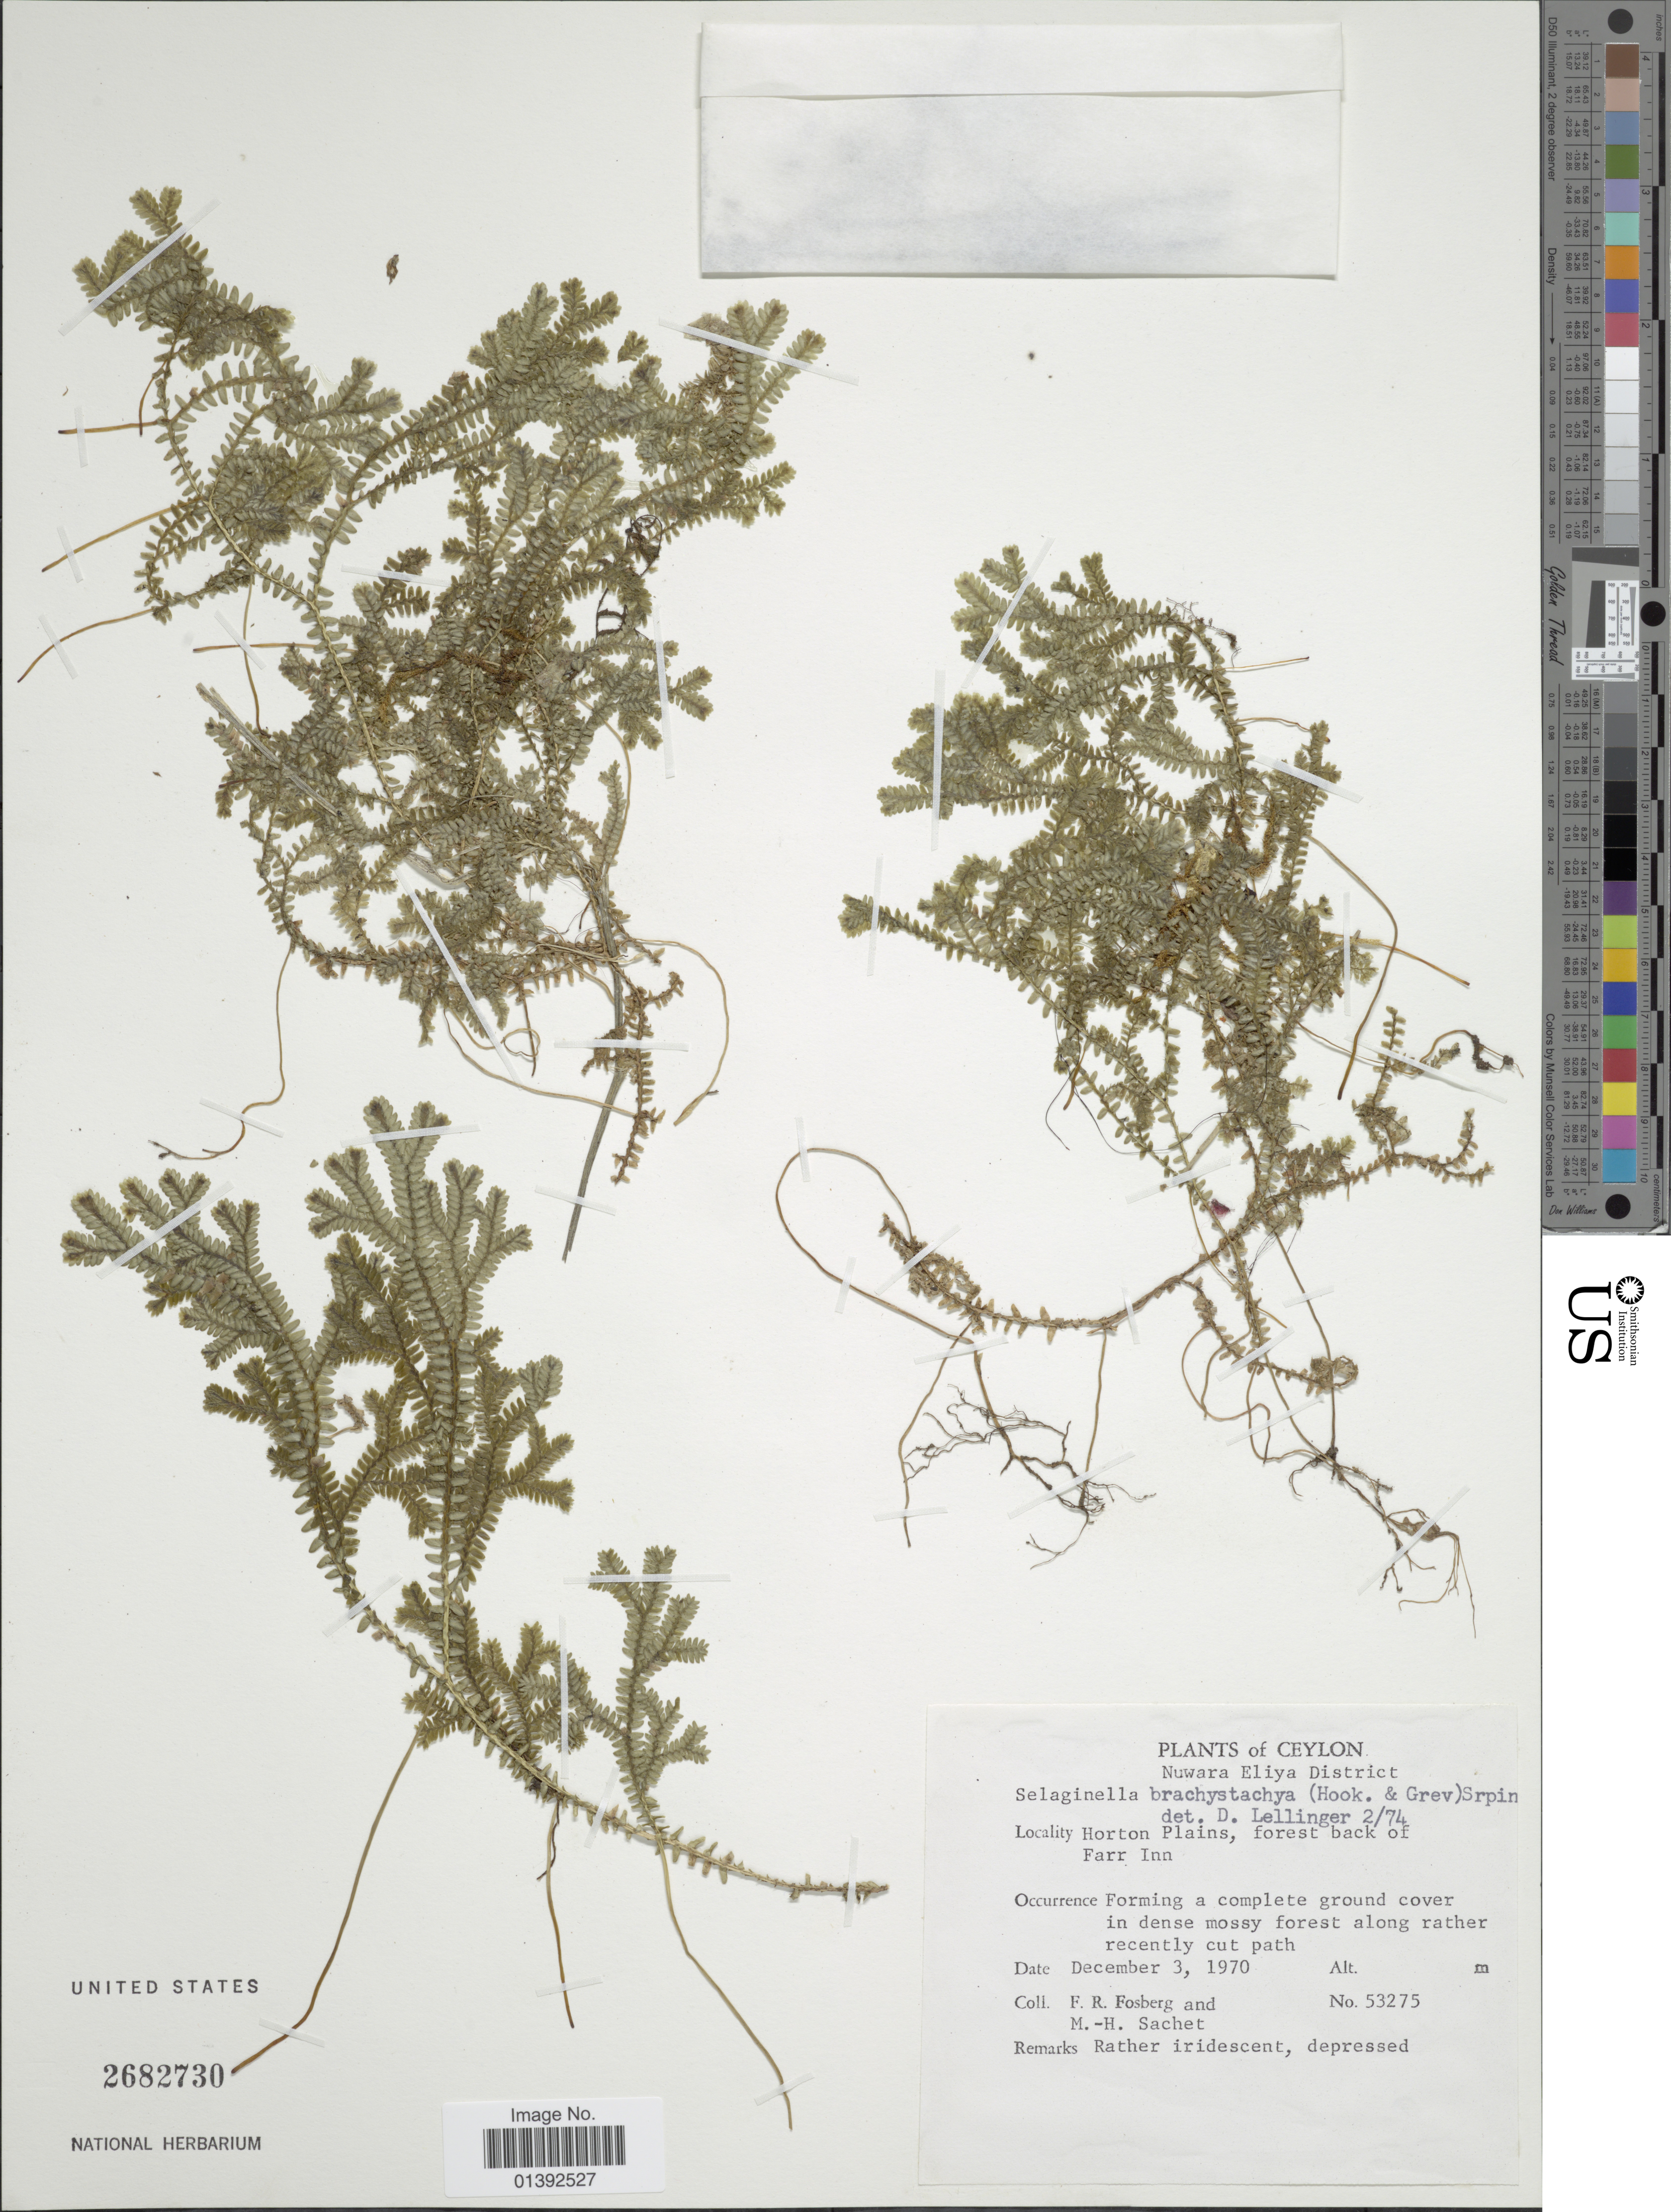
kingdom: Plantae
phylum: Tracheophyta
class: Lycopodiopsida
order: Selaginellales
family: Selaginellaceae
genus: Selaginella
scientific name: Selaginella brachystachya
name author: (Hook. & Grev.) Spring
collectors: F. R. Fosberg & M.-H. Sachet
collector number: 53275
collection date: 1970-12-03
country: Sri Lanka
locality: Ceylon, Near Eliya District, Horton Plains, forest back of Farr Inn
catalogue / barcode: US 2682730